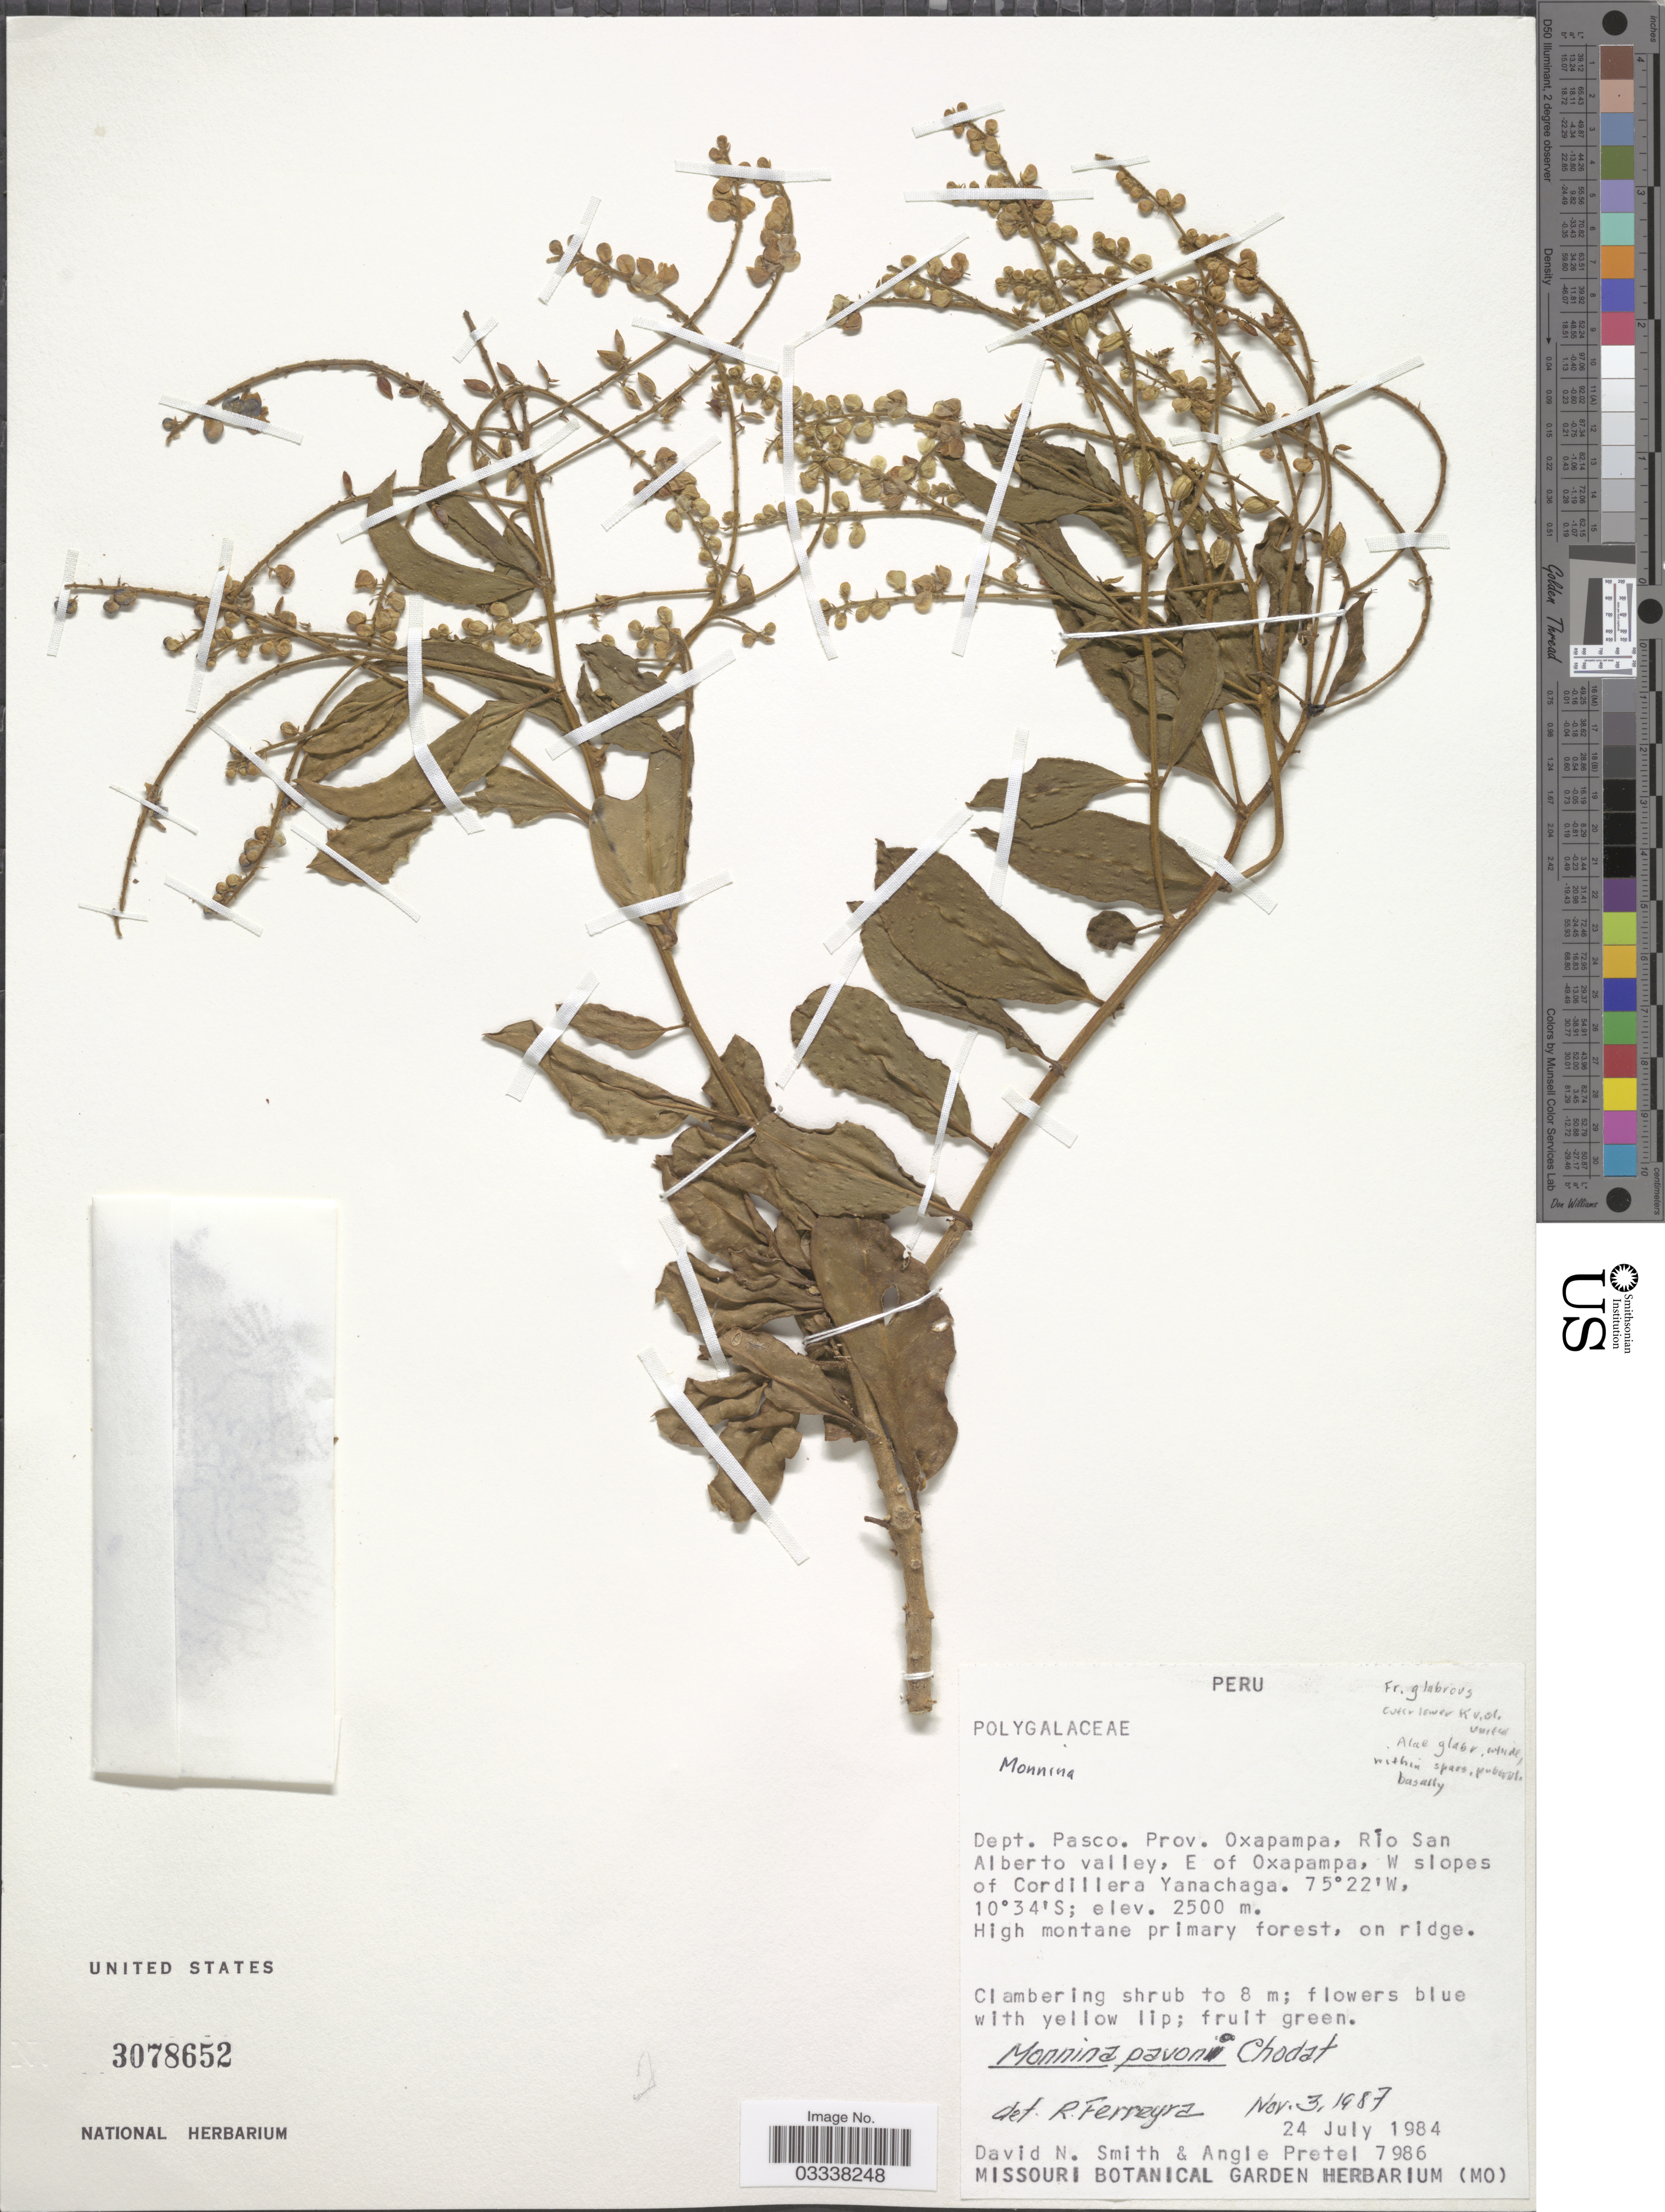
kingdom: Plantae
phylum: Tracheophyta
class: Magnoliopsida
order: Fabales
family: Polygalaceae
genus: Monnina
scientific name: Monnina pavoni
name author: Chodat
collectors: D. Smith & A. Pretel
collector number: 7986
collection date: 1984-07-24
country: Peru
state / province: Pasco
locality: Dept. Pasco. Prov. Oxapampa, Río San Alberto valley, E of Oxapampa, W slopes of Cordillera Yanachaga.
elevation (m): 2500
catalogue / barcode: US 3078652